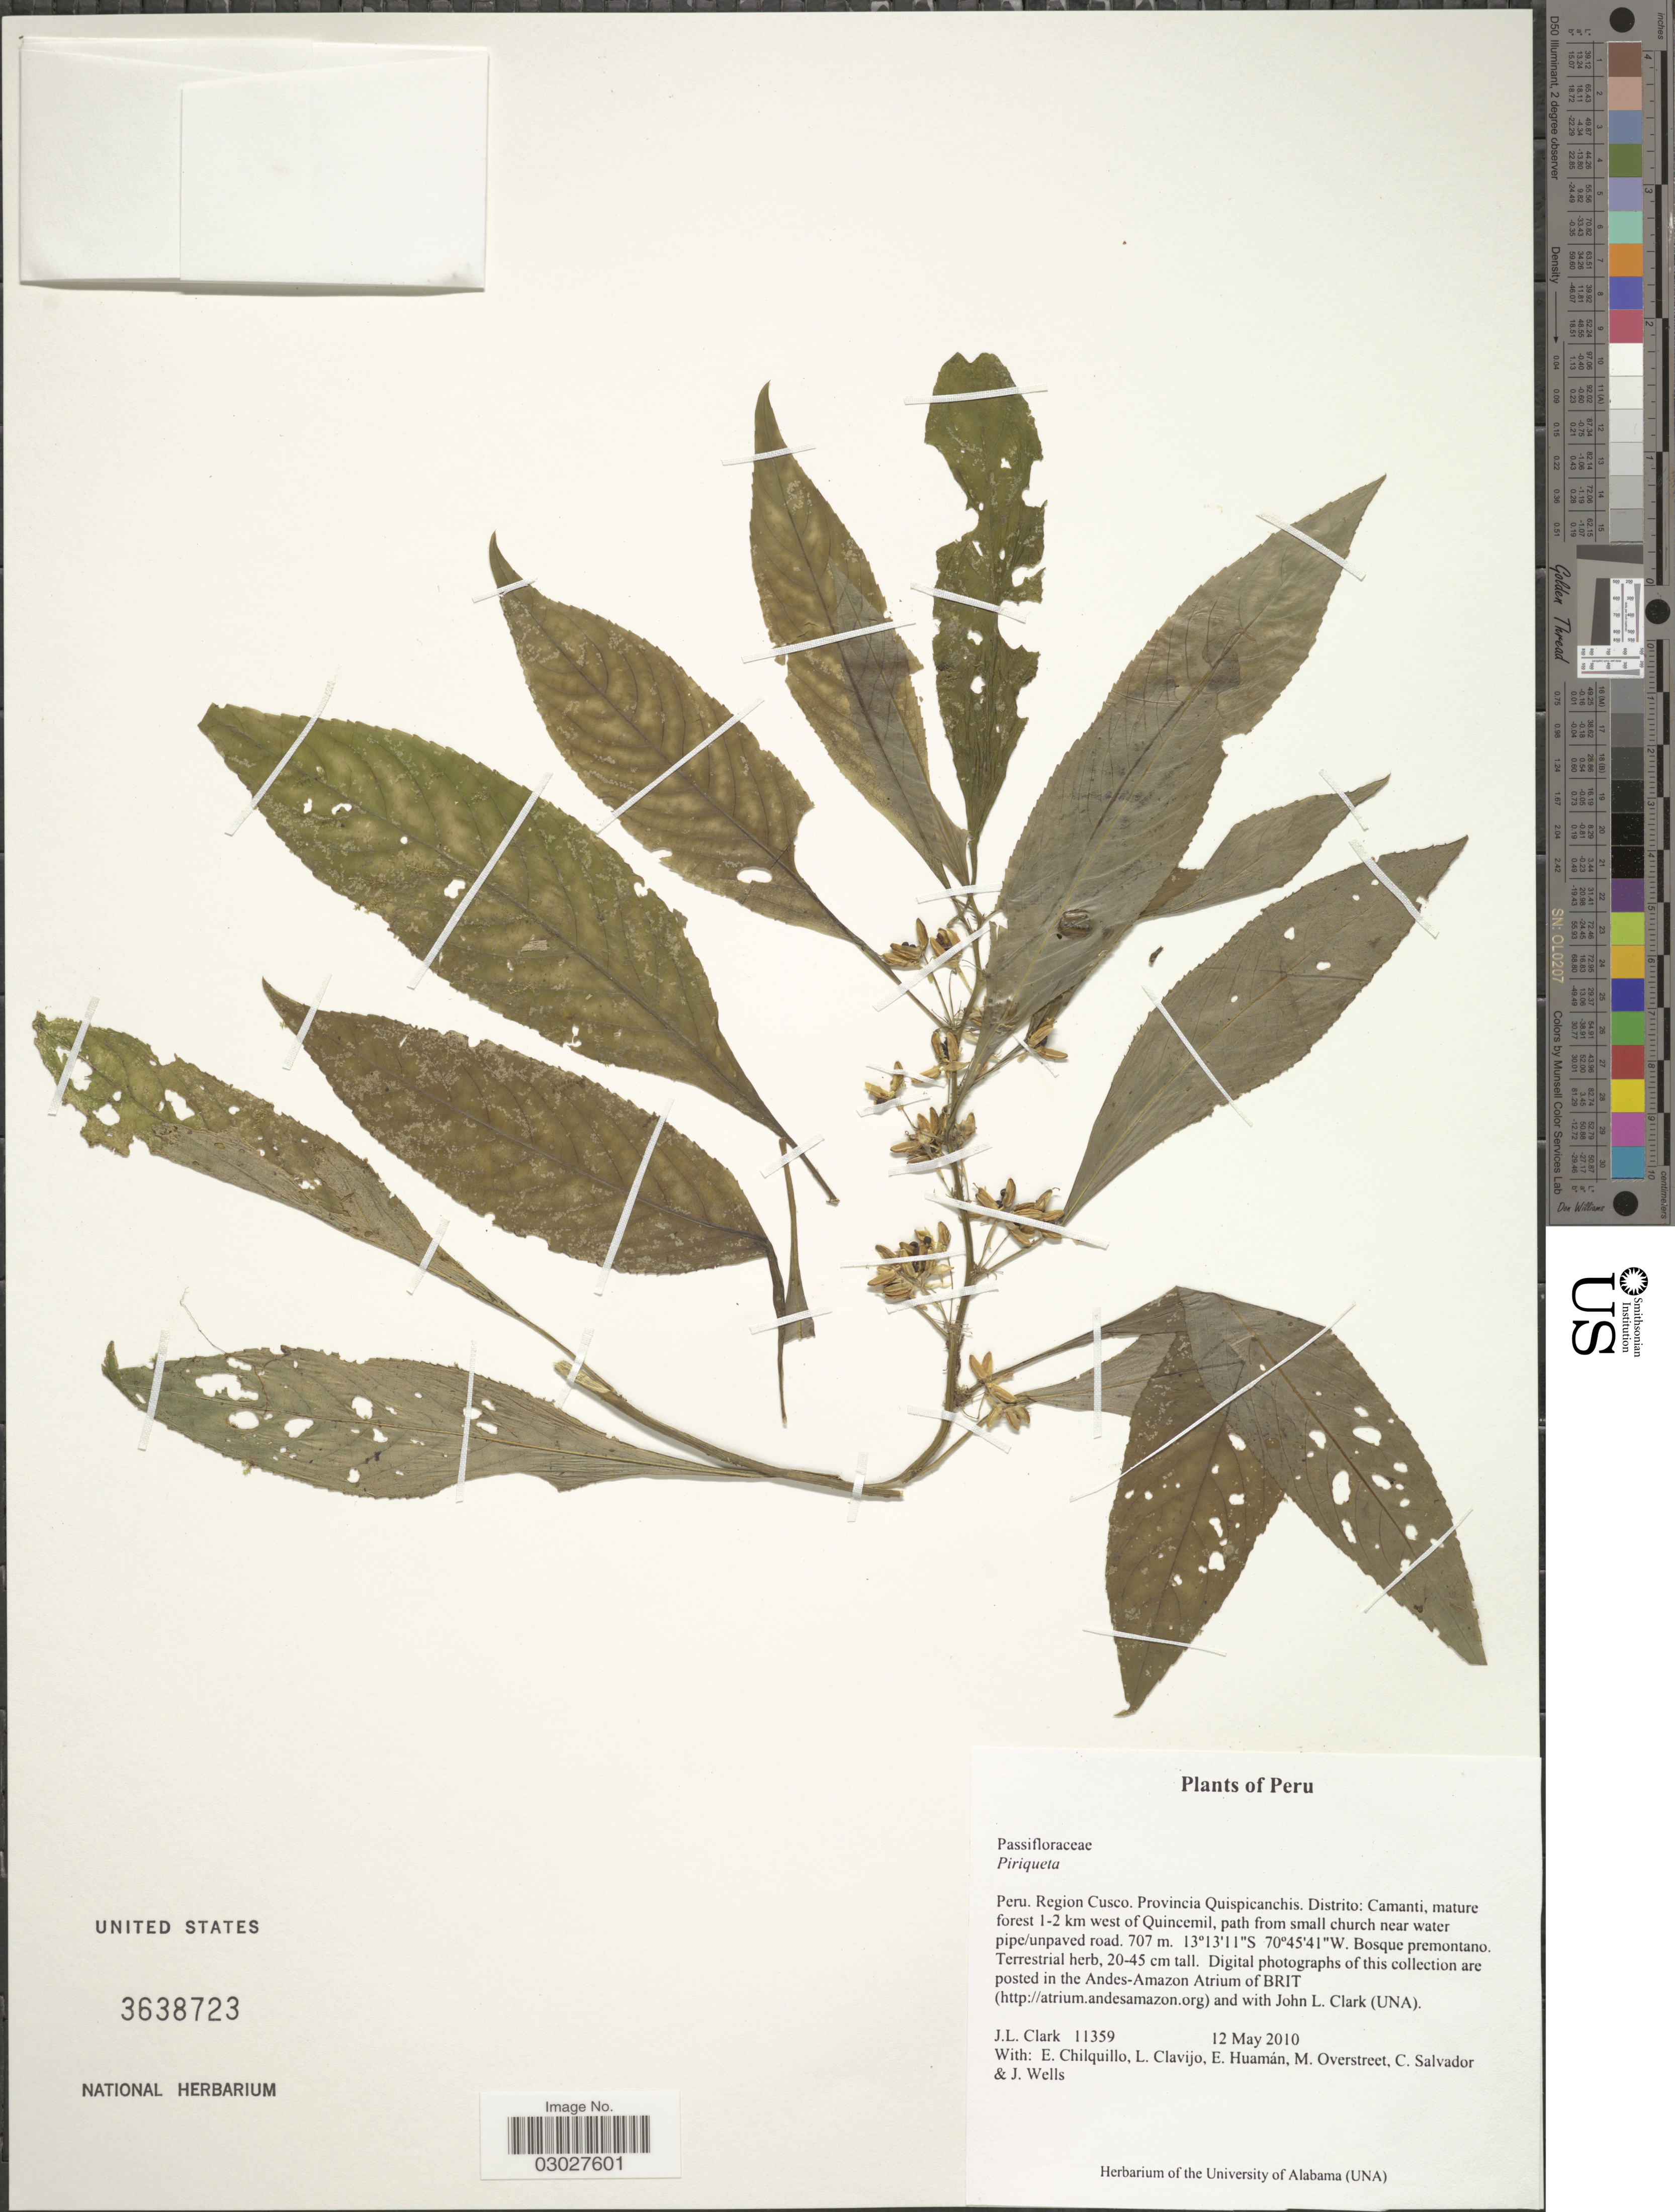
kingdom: Plantae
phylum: Tracheophyta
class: Magnoliopsida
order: Malpighiales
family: Turneraceae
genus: Piriqueta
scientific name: Piriqueta sp.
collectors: J. L. Clark, E. Chilquillo, L. Clavijo, E. Huamán & et al.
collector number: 11359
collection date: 2010-05-12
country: Peru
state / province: Cusco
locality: Provincia Quispicanchis. Distrito: Camanti, mature forest 1-2 km west of Quincemil, path from small church near water pipe/unpaved road.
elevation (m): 707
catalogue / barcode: US 3638723